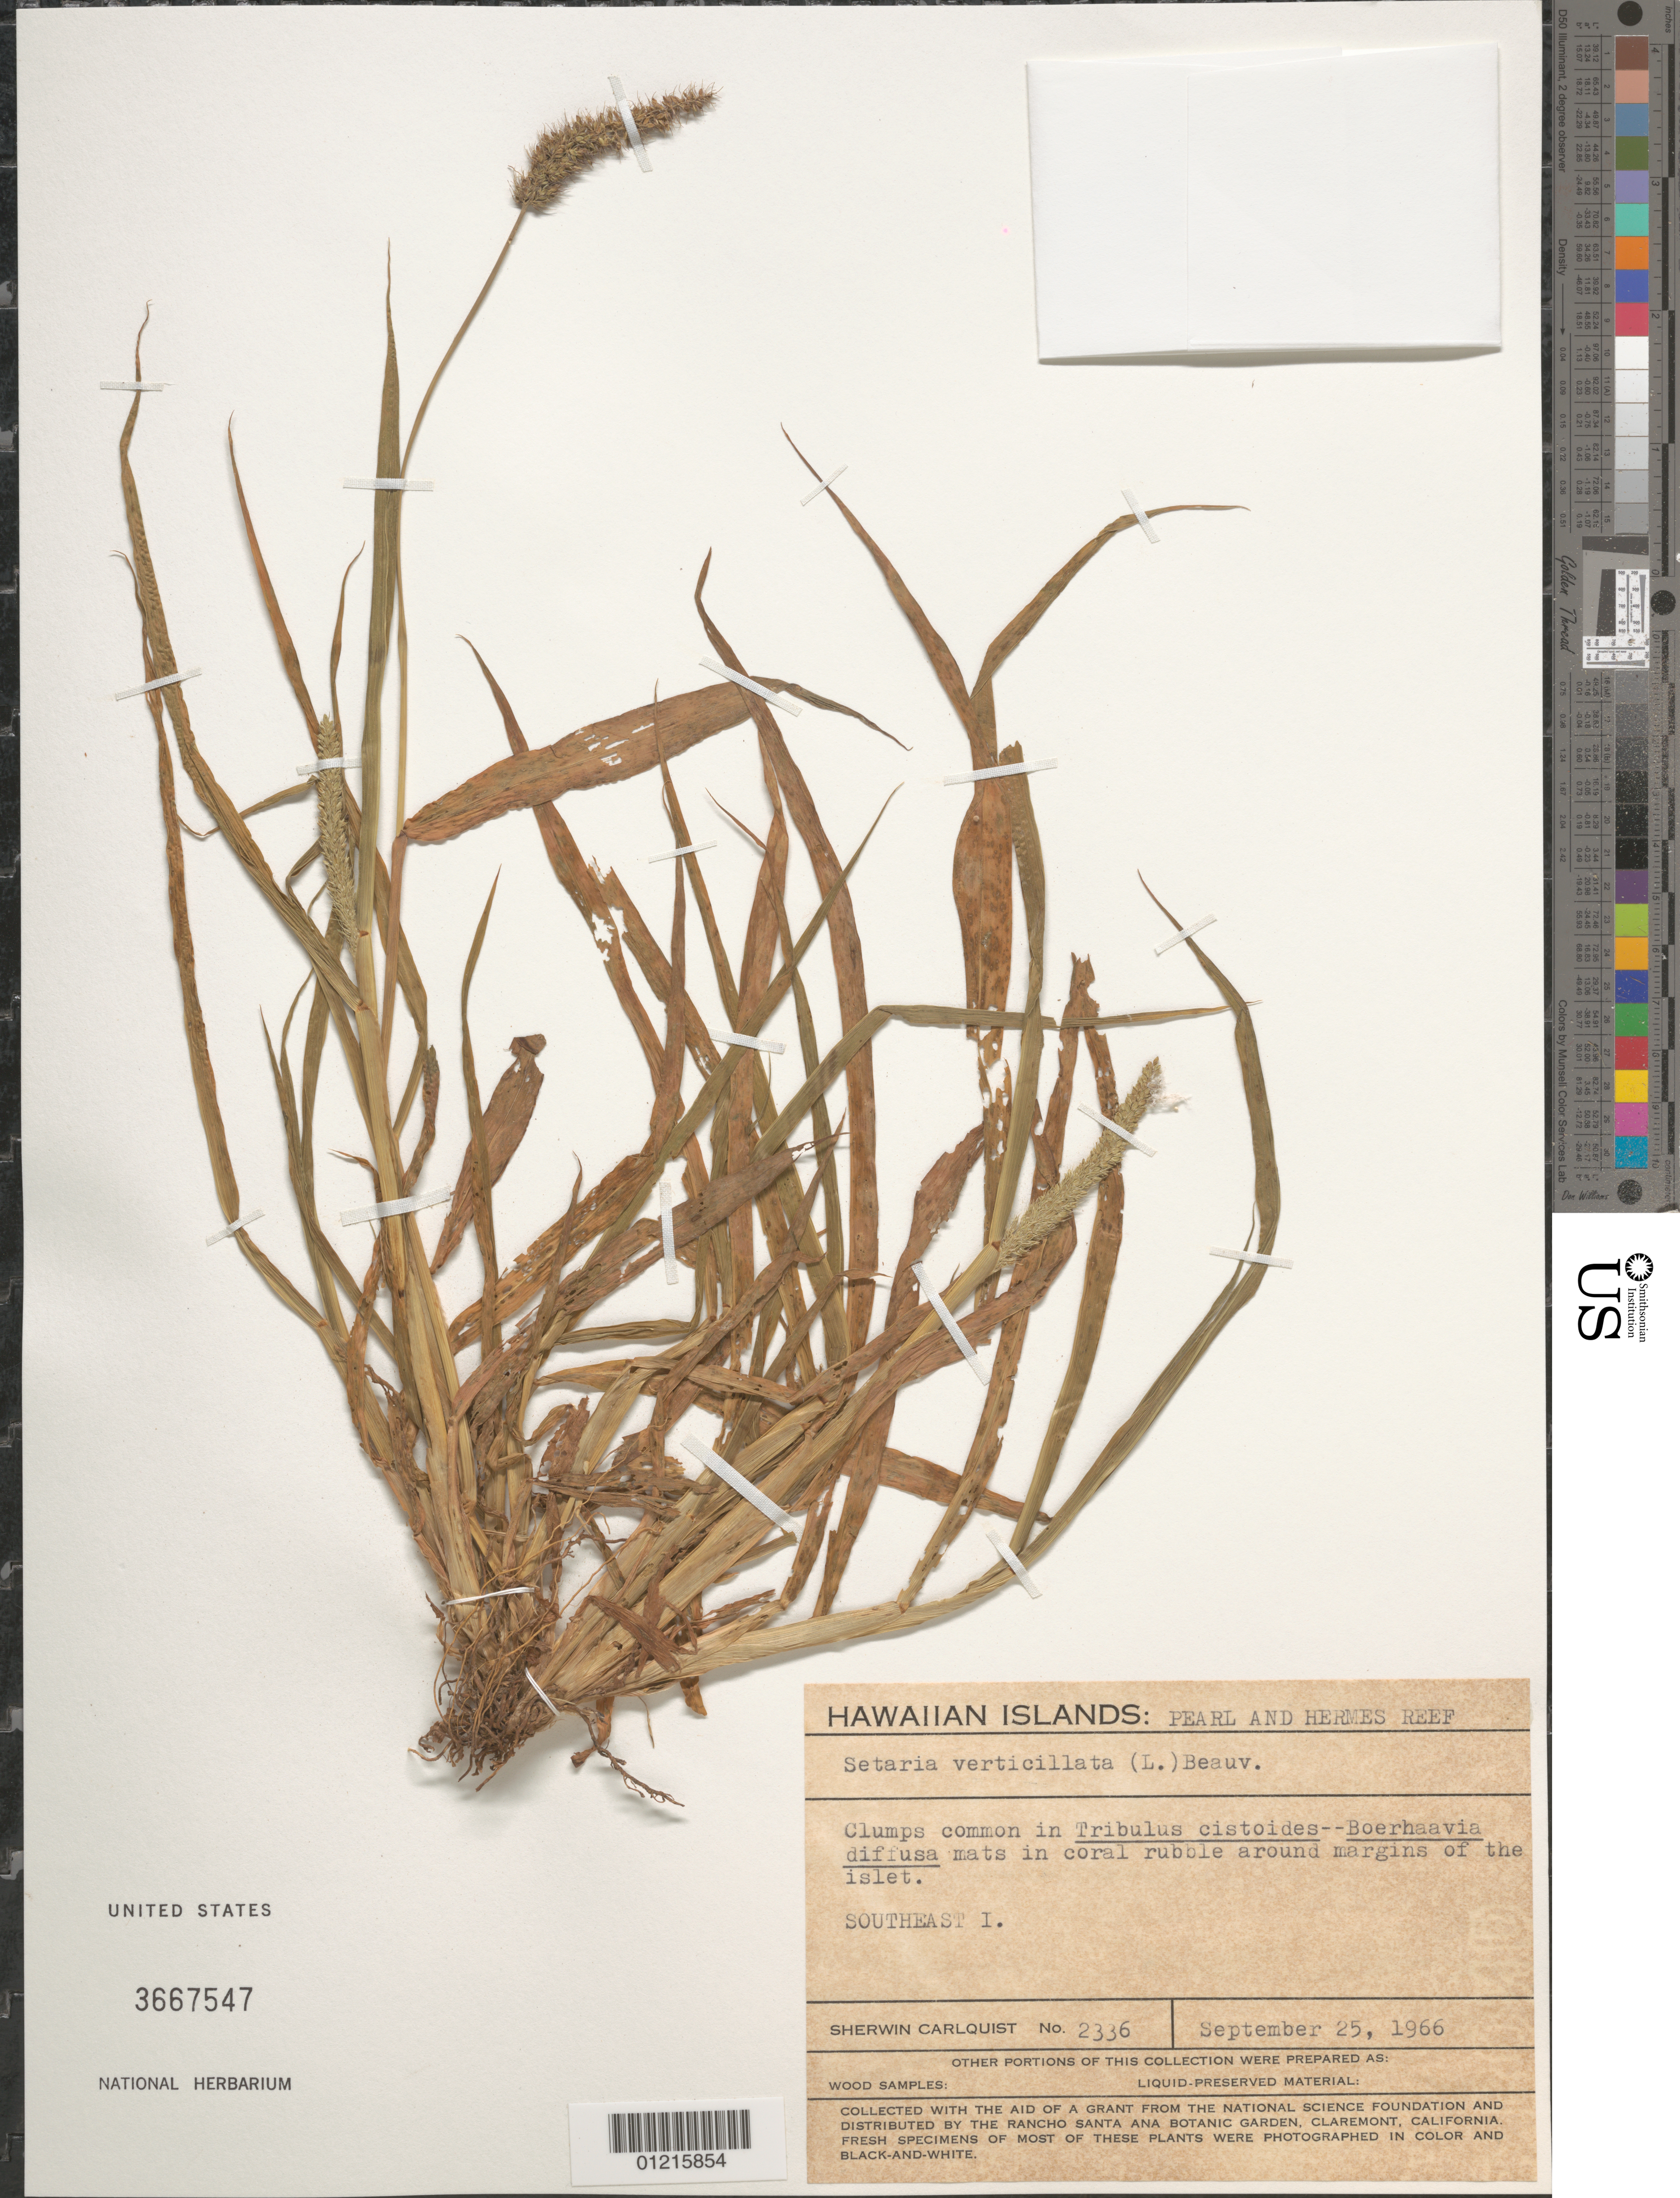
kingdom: Plantae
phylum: Tracheophyta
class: Liliopsida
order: Poales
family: Poaceae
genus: Setaria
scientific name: Setaria adhaerens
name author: (Forssk.) Chiov.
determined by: Wagner, W. L., (BOT), Smithsonian Institution - National Museum of Natural History (UNITED STATES)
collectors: S. Carlquist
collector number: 2336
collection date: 1966-09-25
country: United States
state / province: Hawaii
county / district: Honolulu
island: Pearl and Hermes Atoll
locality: Southeast I., around margins of island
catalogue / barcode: US 3667547